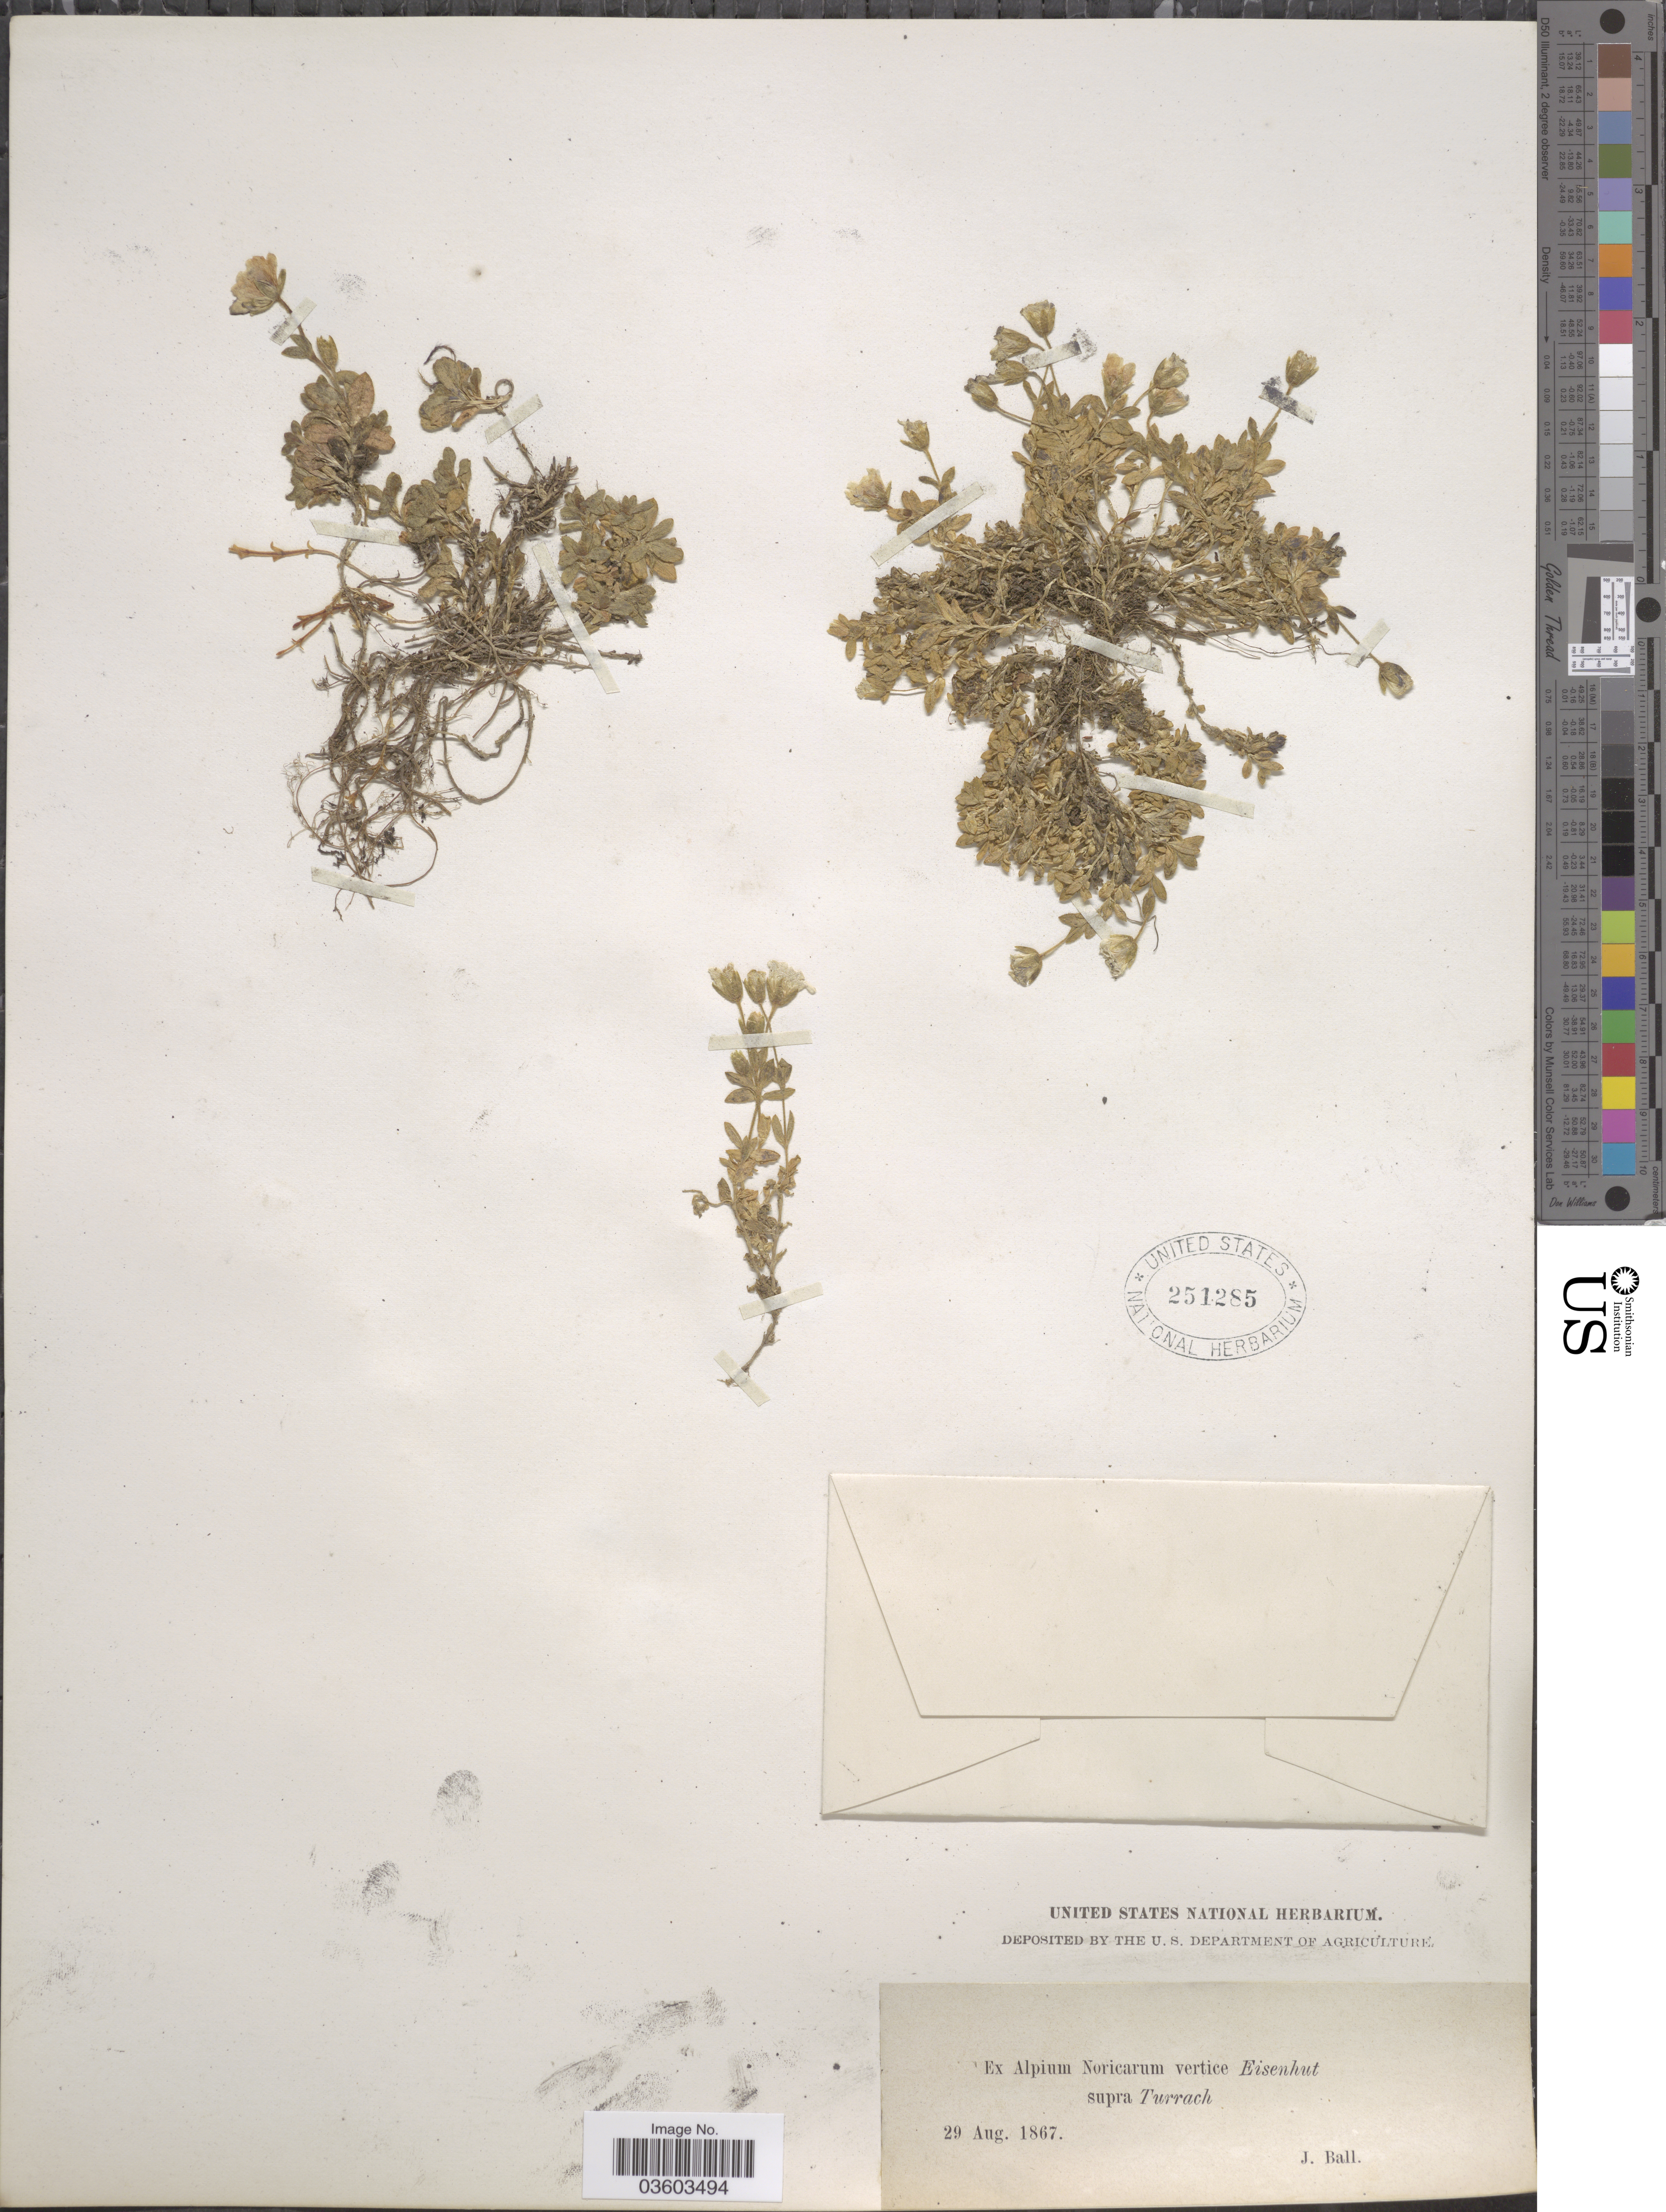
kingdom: Plantae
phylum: Tracheophyta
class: Magnoliopsida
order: Caryophyllales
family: Caryophyllaceae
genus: Cerastium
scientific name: Cerastium sp.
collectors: J. Ball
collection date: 1867-08-29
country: Austria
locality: Ex Alpium Noricarum vertice Eisenhut supra Turrach.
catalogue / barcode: US 251285